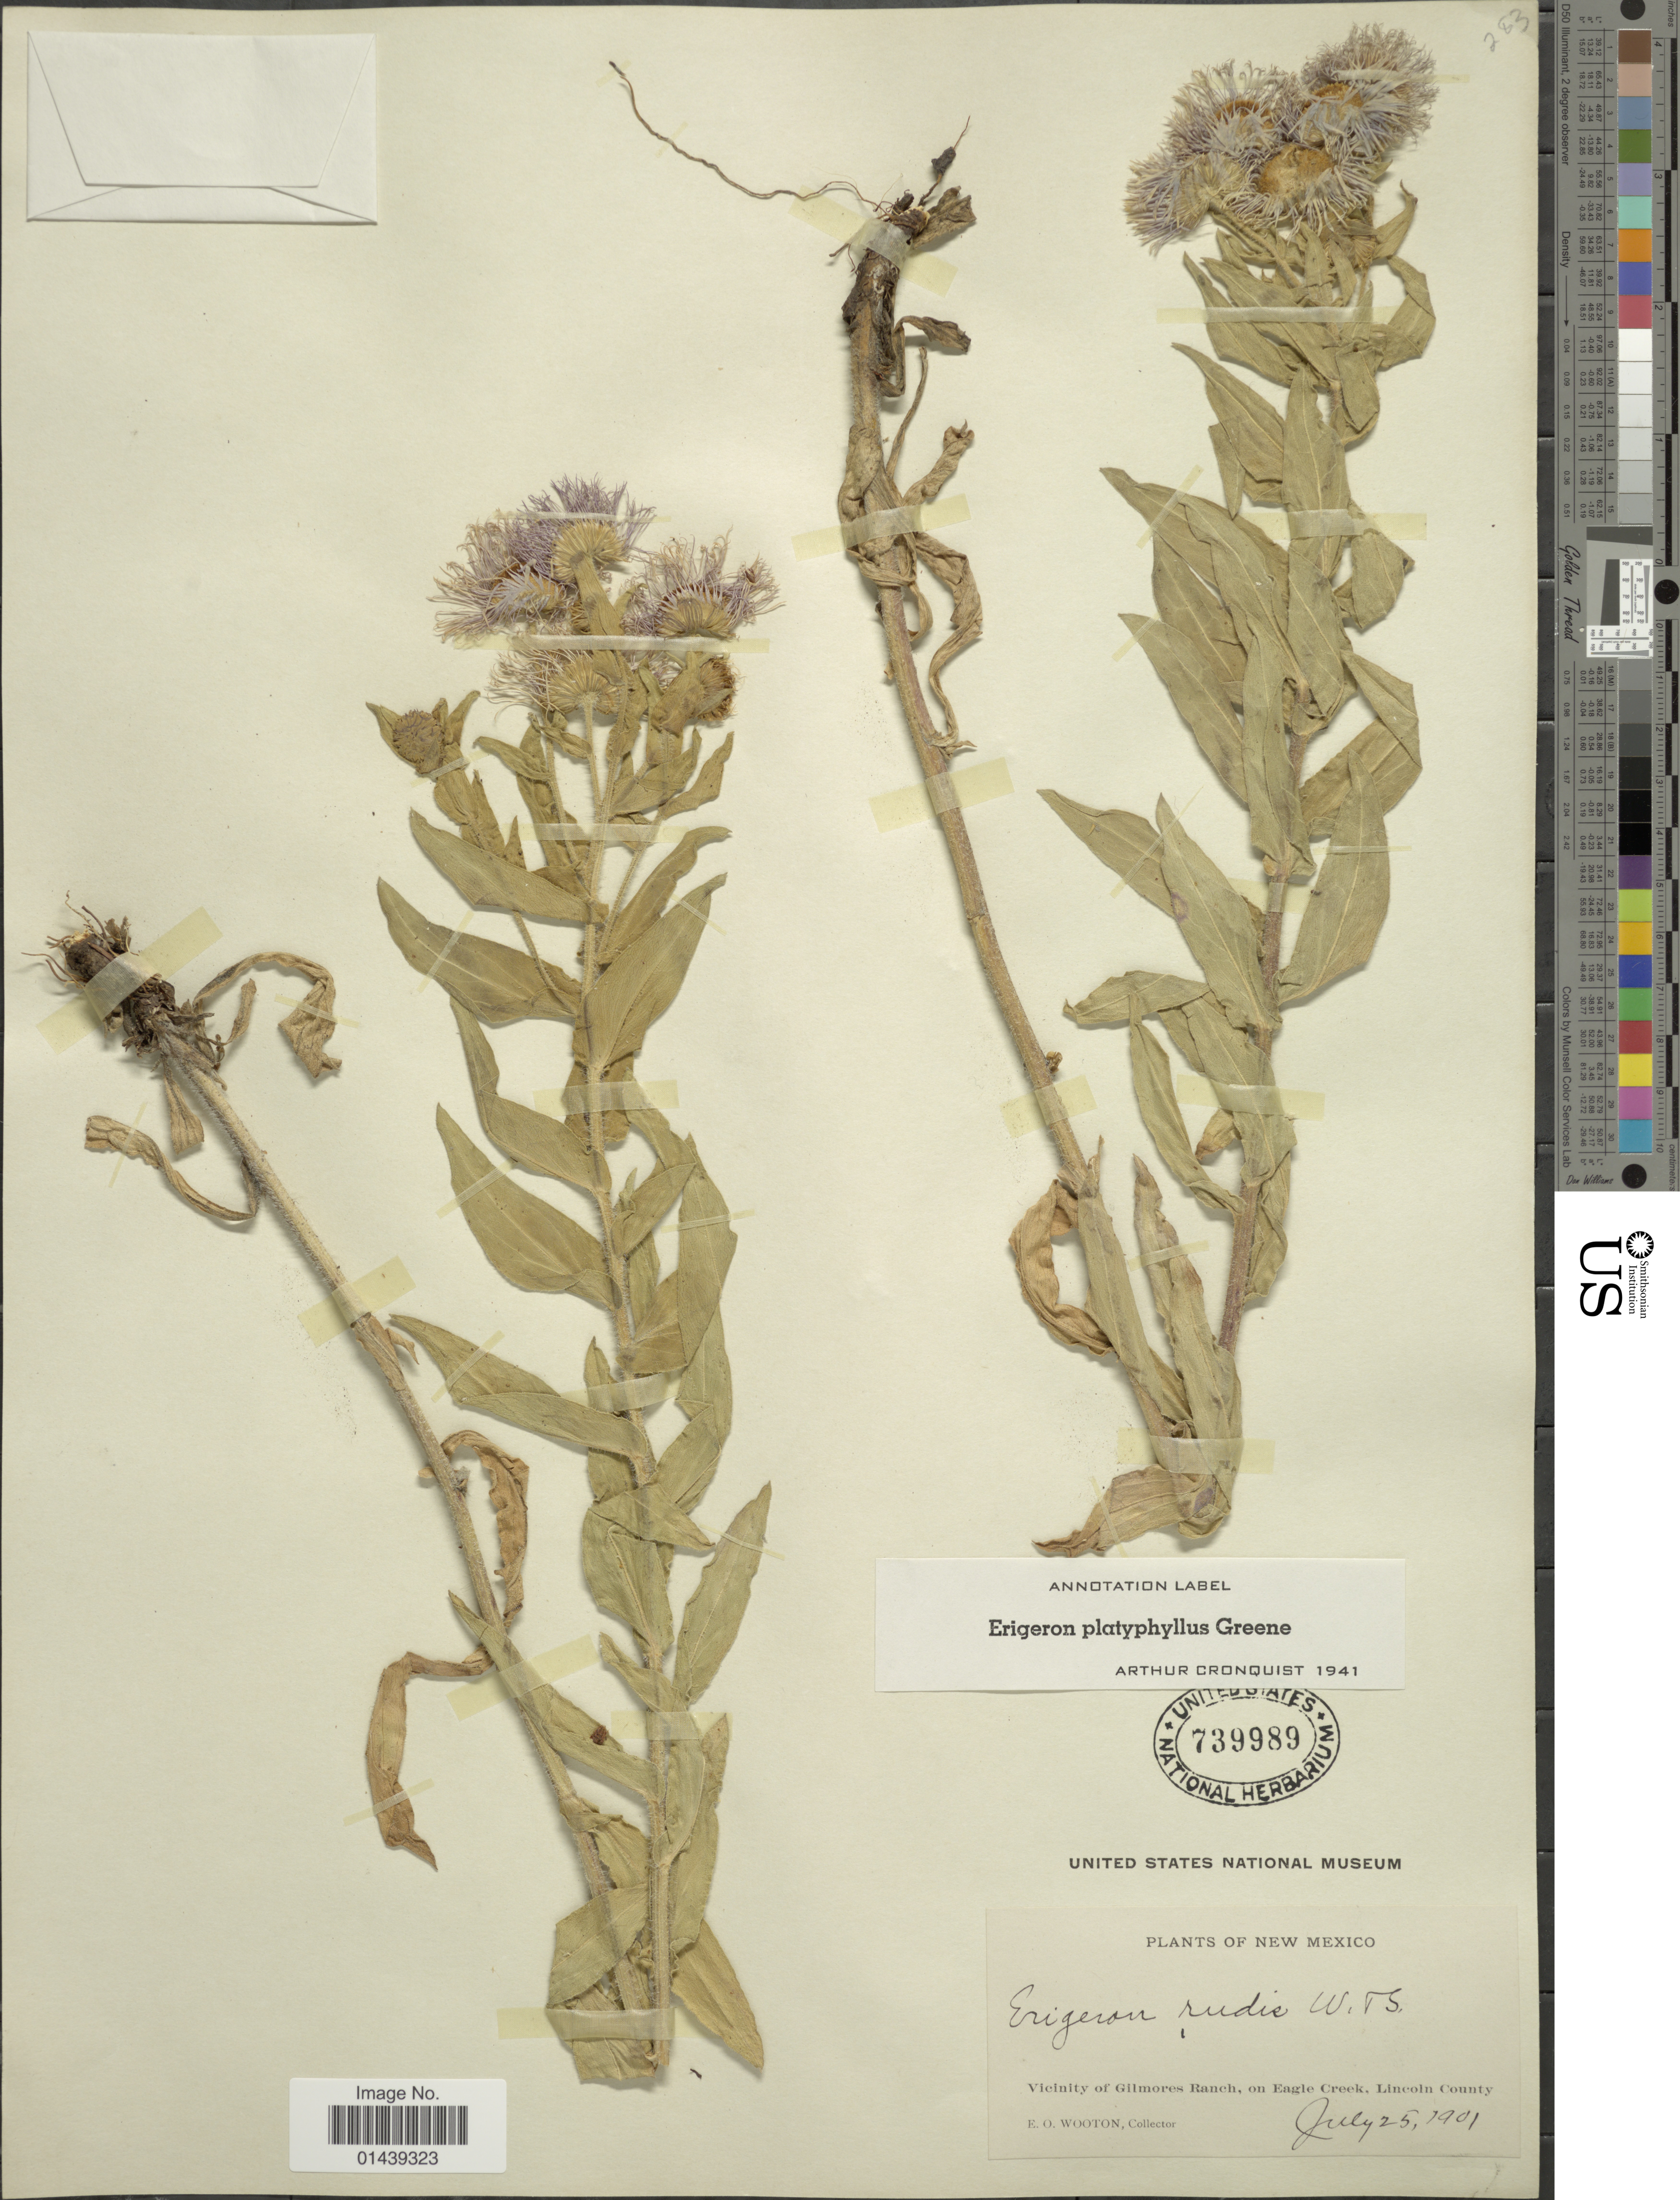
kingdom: Plantae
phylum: Tracheophyta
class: Magnoliopsida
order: Asterales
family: Asteraceae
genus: Erigeron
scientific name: Erigeron platyphyllus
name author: Greene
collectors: E. O. Wooton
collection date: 1901-07-25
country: United States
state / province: New Mexico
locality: Vicinity of Gilmores Ranch, on Eagle Creek, Lincoln County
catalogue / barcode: US 739989